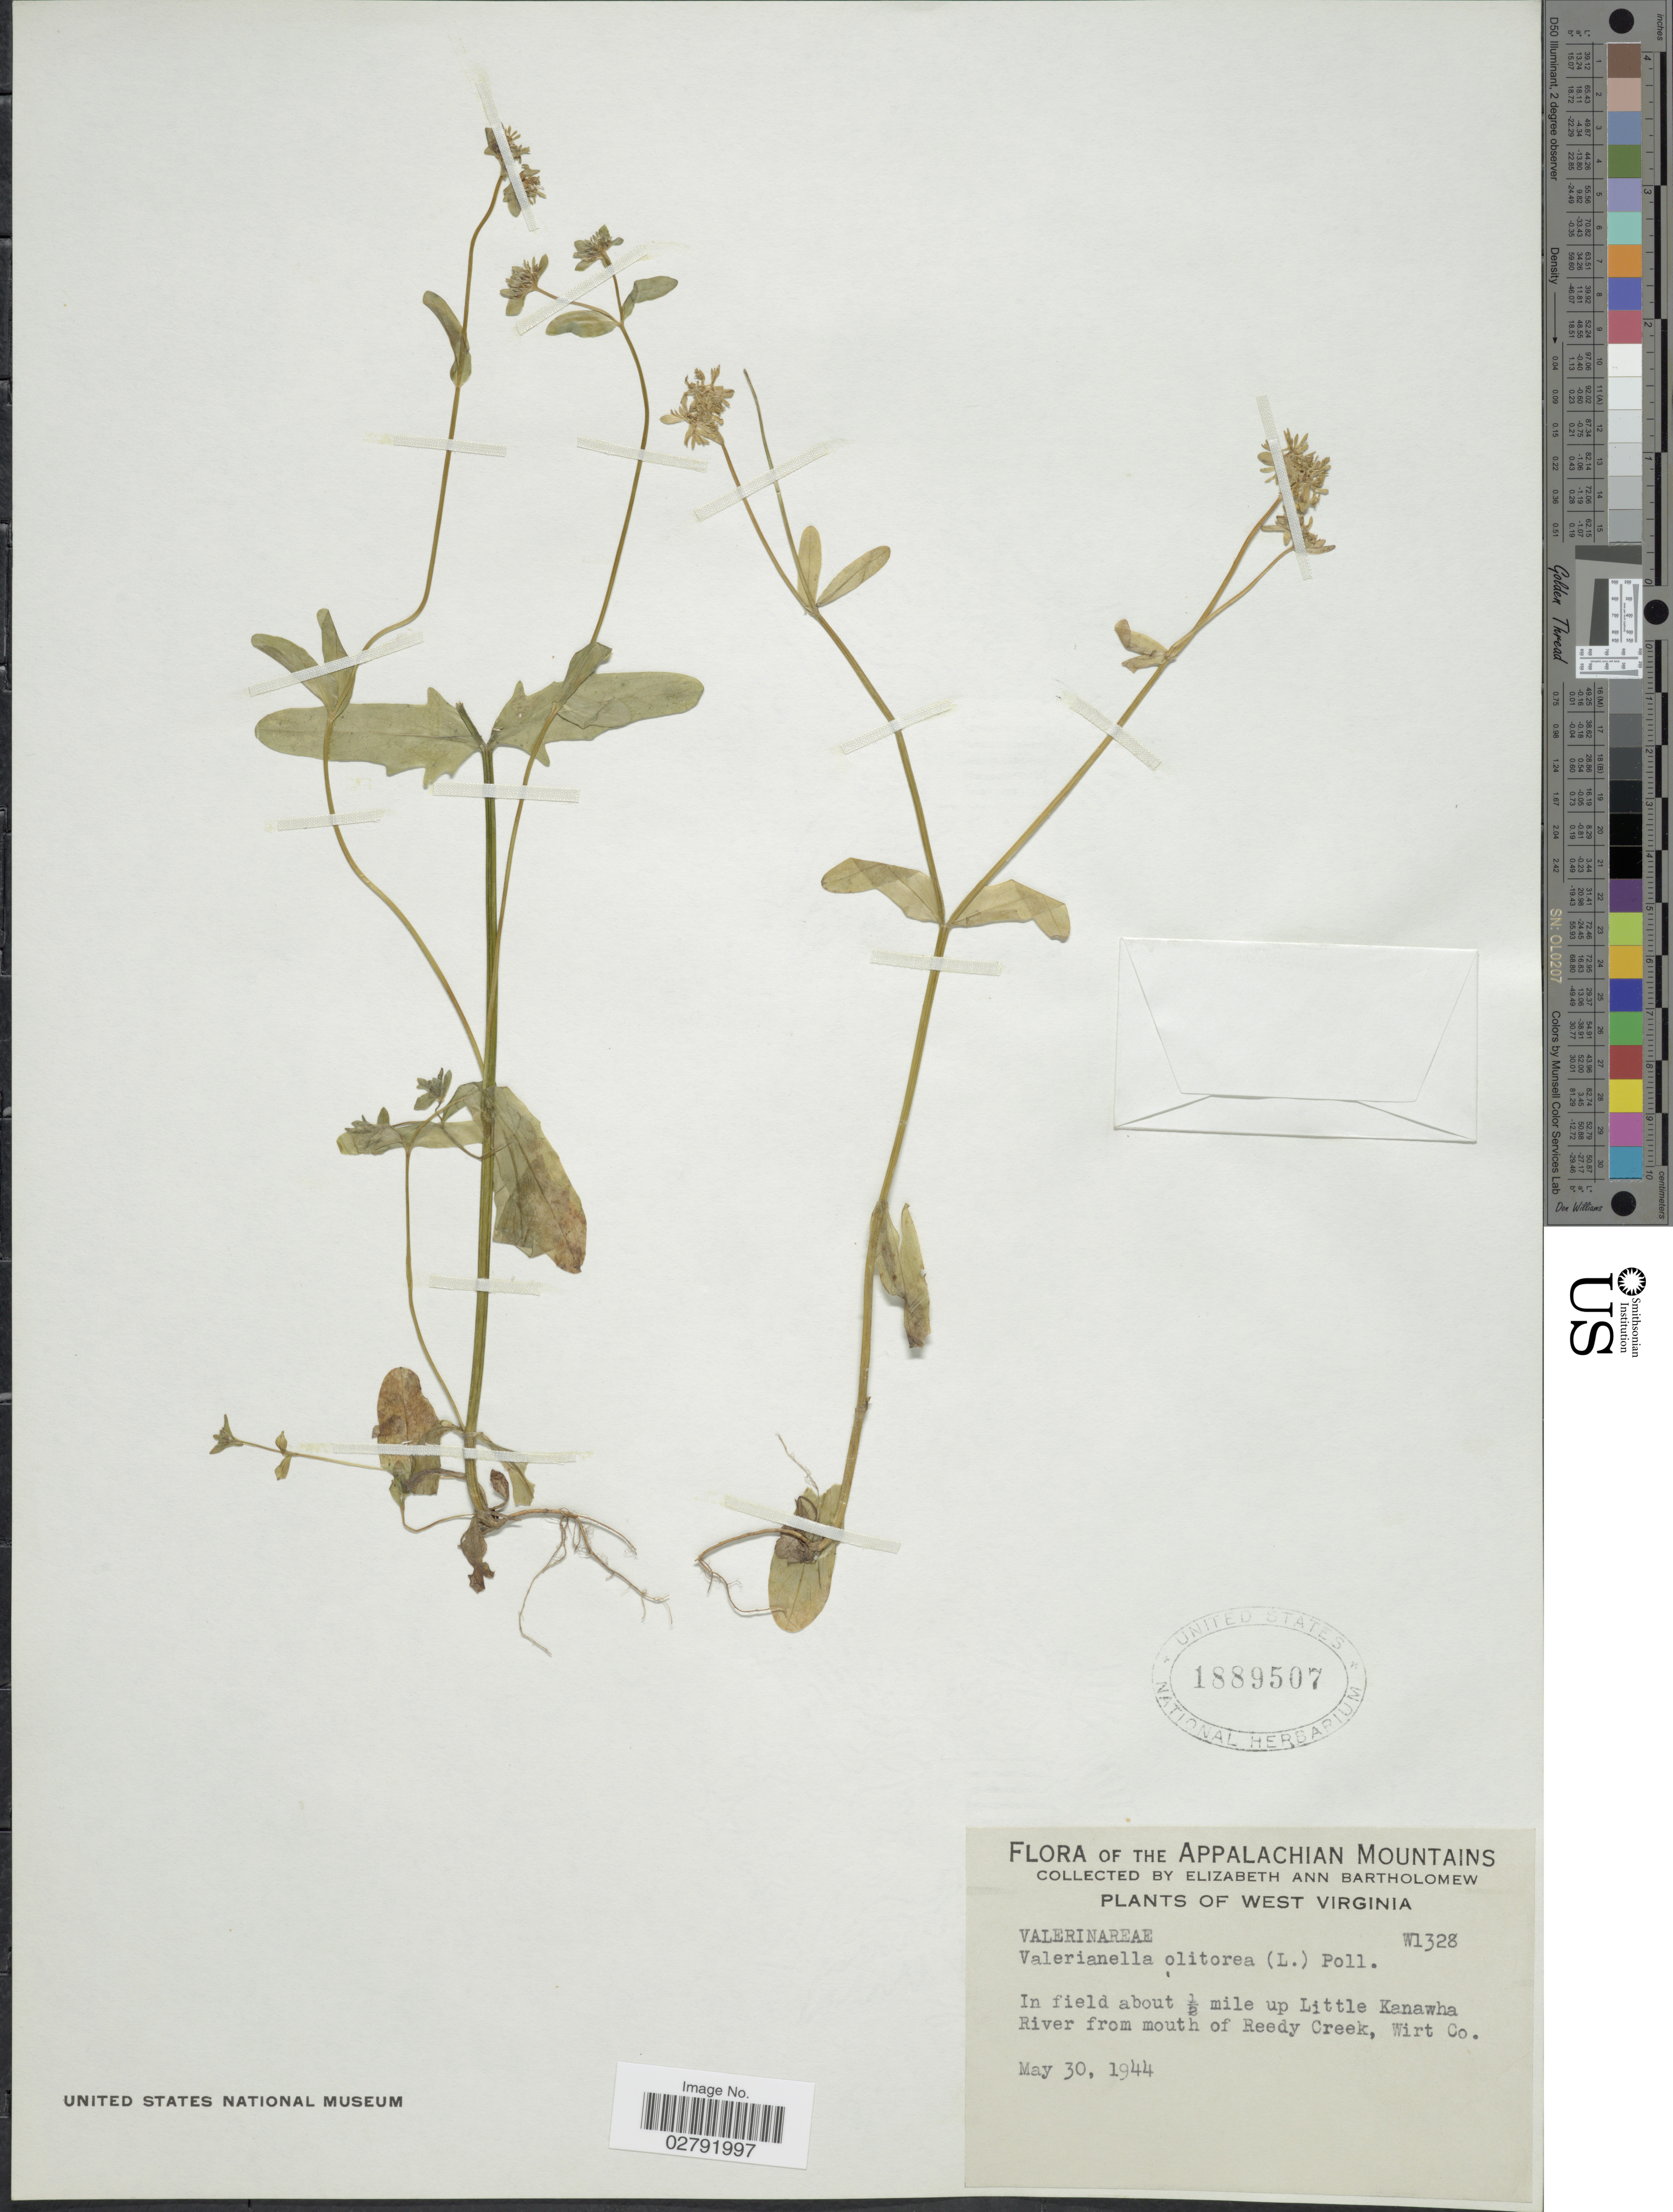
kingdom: Plantae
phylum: Tracheophyta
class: Magnoliopsida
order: Dipsacales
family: Caprifoliaceae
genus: Valerianella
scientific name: Valerianella olitoria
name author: (L.) Pollich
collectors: E. Bartholomew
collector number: W1328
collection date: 1944-05-30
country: United States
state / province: West Virginia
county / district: Wirt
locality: The Appalachian Mountains. In field about ½ mile up Little Kanawha River from mouth of Reedy Creek, Wirt Co.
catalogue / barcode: US 1889507